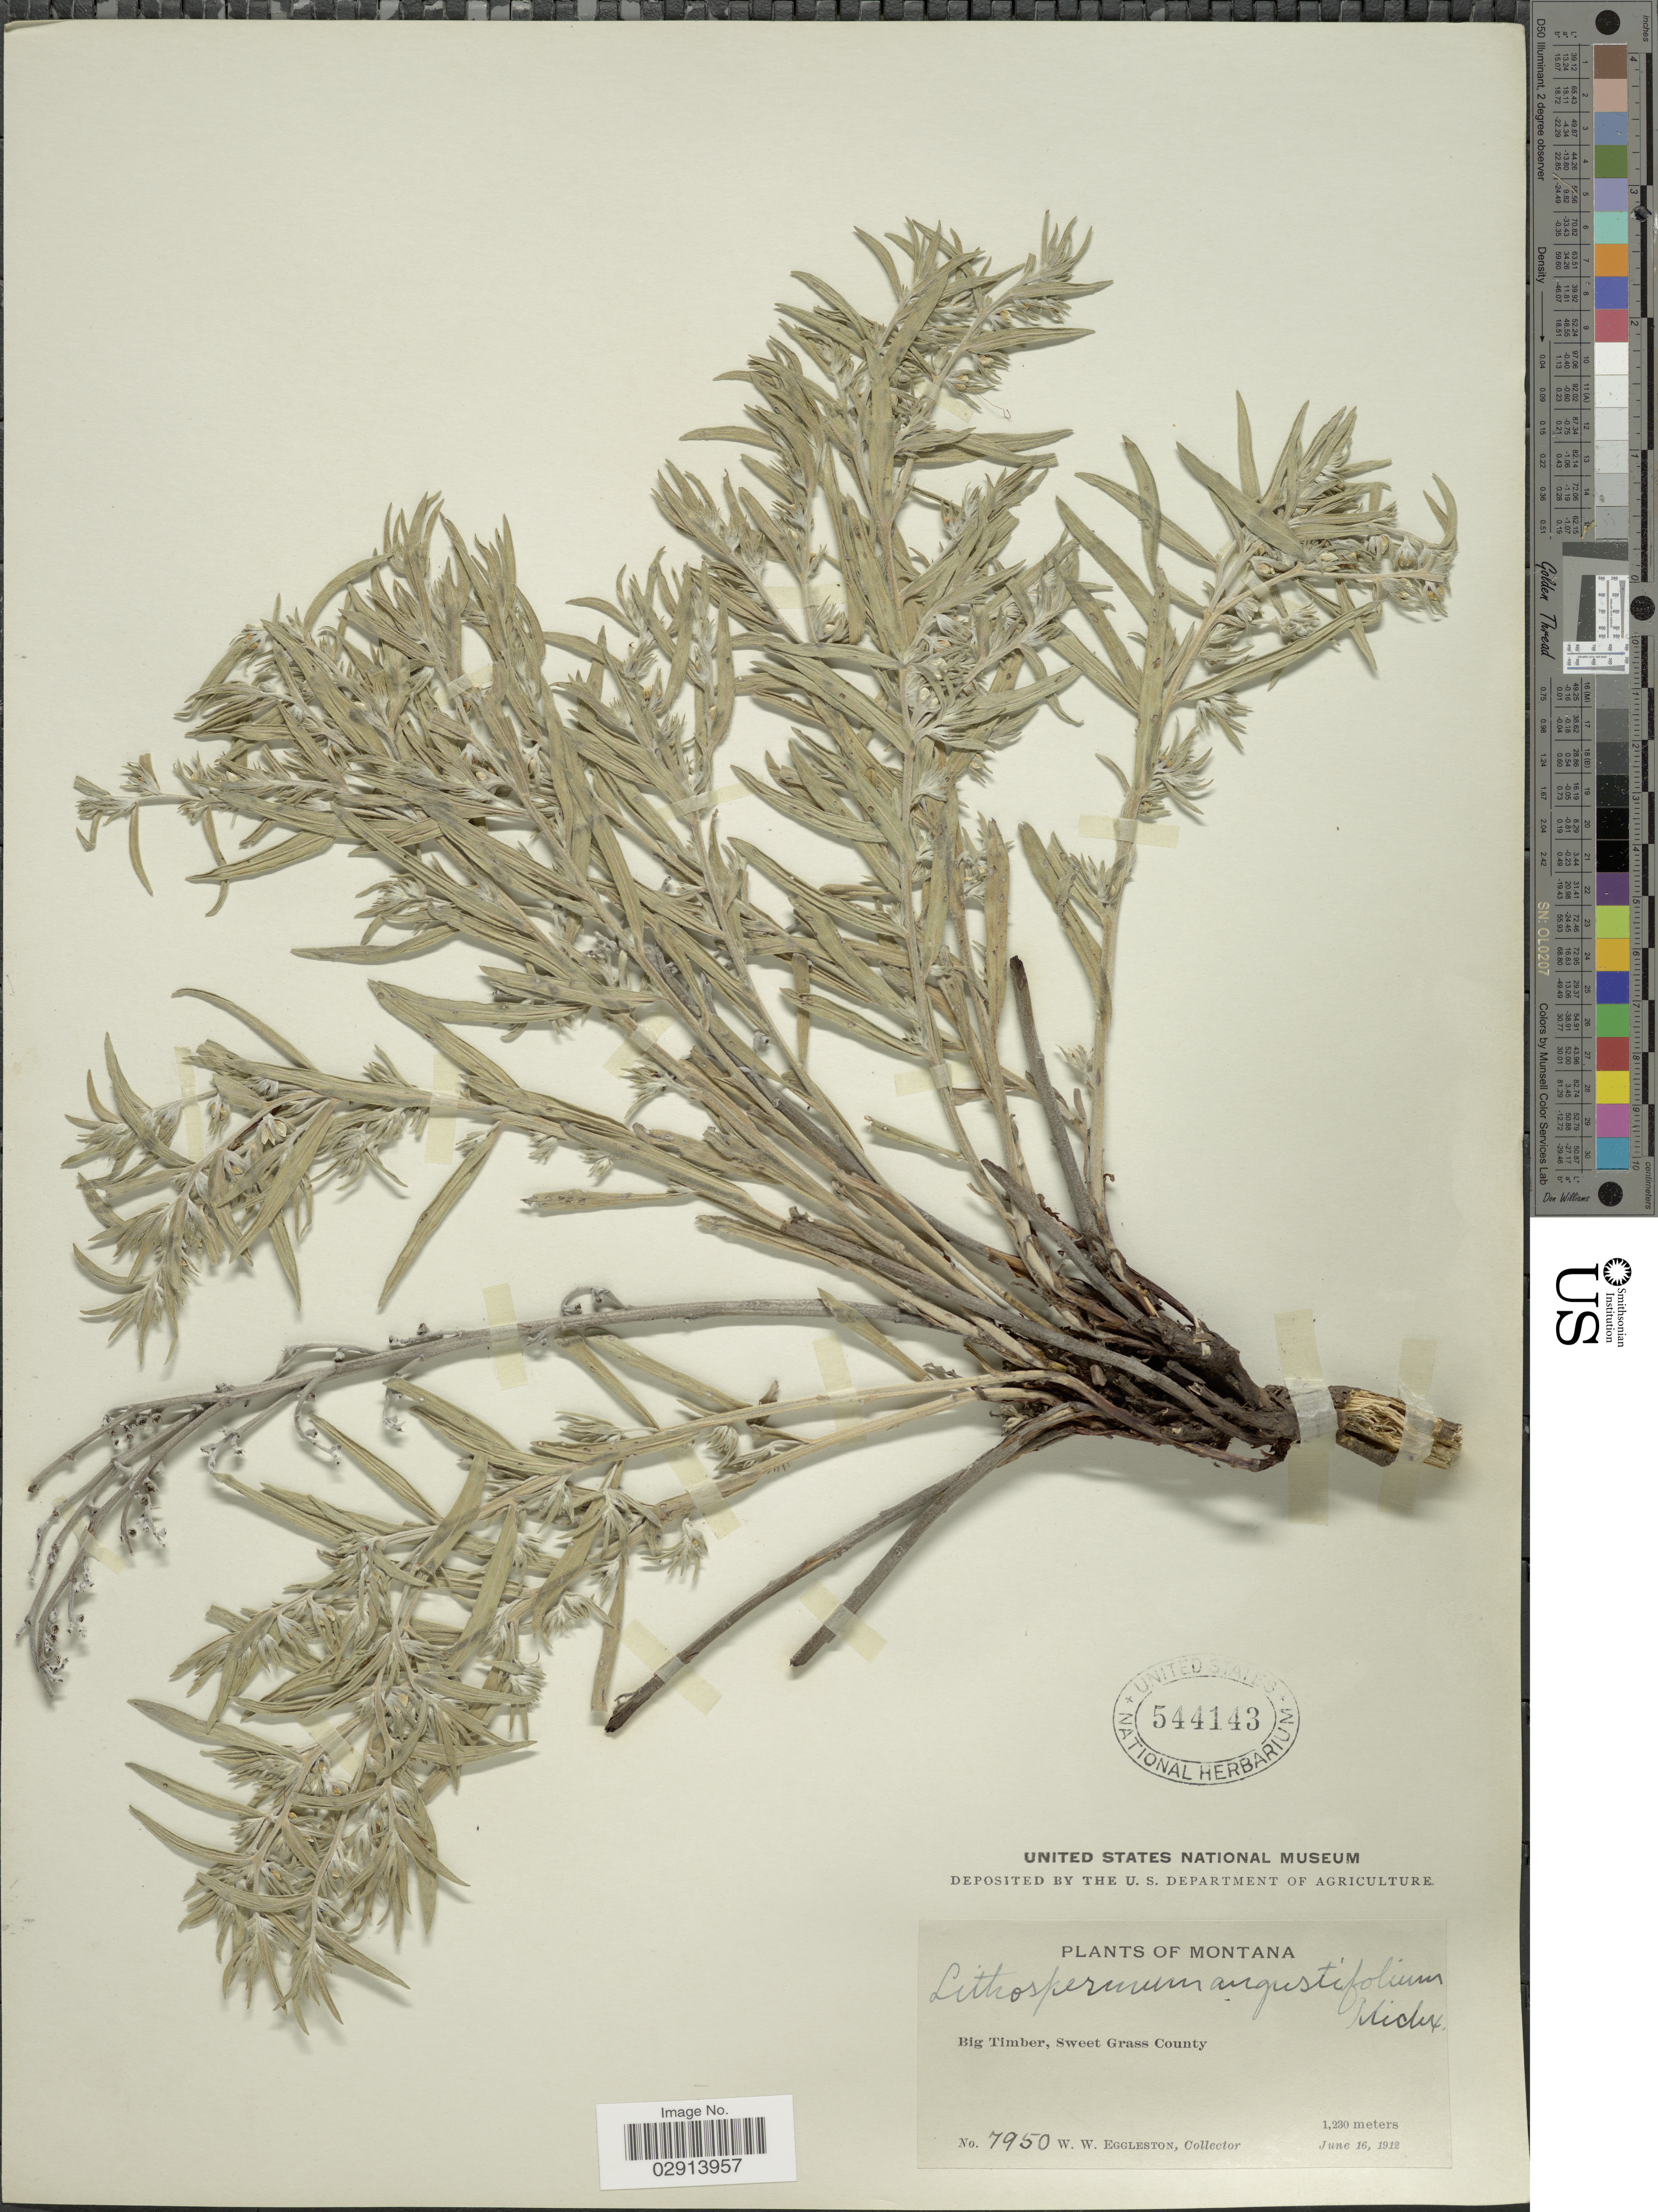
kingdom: Plantae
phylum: Tracheophyta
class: Magnoliopsida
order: Boraginales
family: Boraginaceae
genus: Lithospermum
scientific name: Lithospermum incisum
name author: Lehm.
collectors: W. W. Eggleston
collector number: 7950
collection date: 1912-06-16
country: United States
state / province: Montana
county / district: Sweet Grass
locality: Big Timber.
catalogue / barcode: US 544143